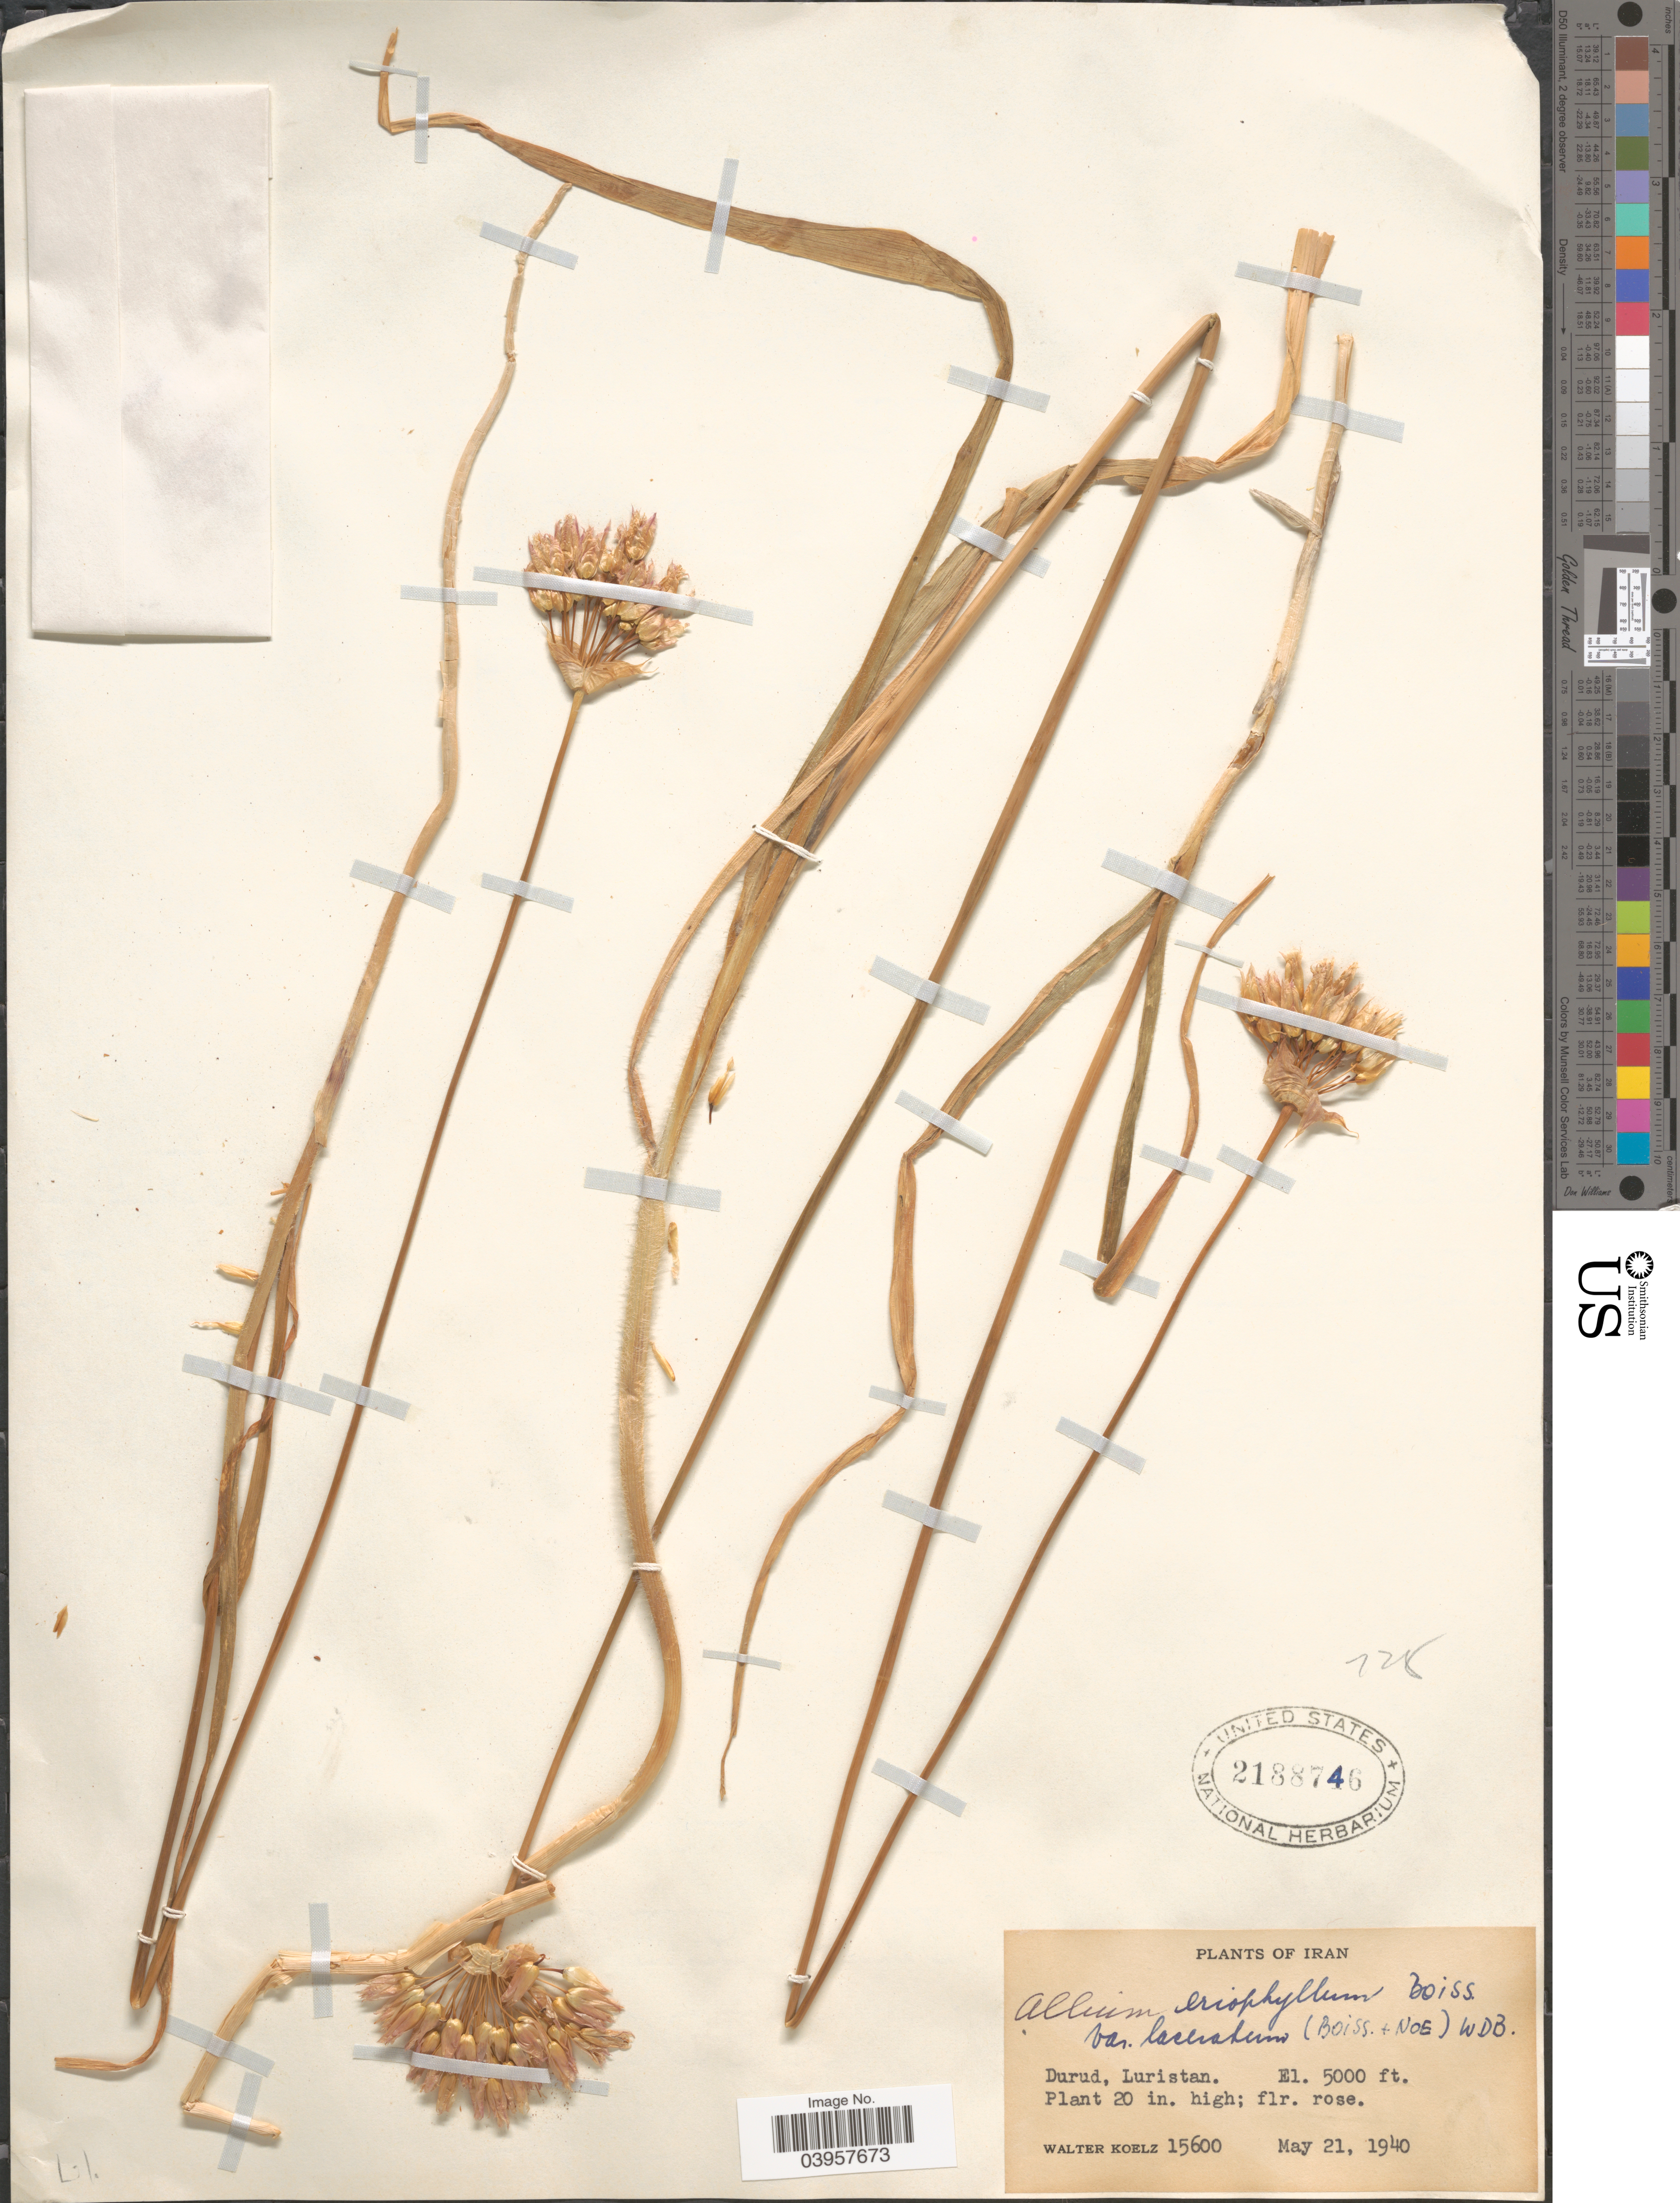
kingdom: Plantae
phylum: Tracheophyta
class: Liliopsida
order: Asparagales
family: Amaryllidaceae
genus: Allium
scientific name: Allium eriophyllum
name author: Boiss.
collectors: W. N. Koelz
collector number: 15600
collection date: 1940-05-21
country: Iran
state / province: Lorestan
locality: Durud, Luristan.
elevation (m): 1524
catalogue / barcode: US 2188746